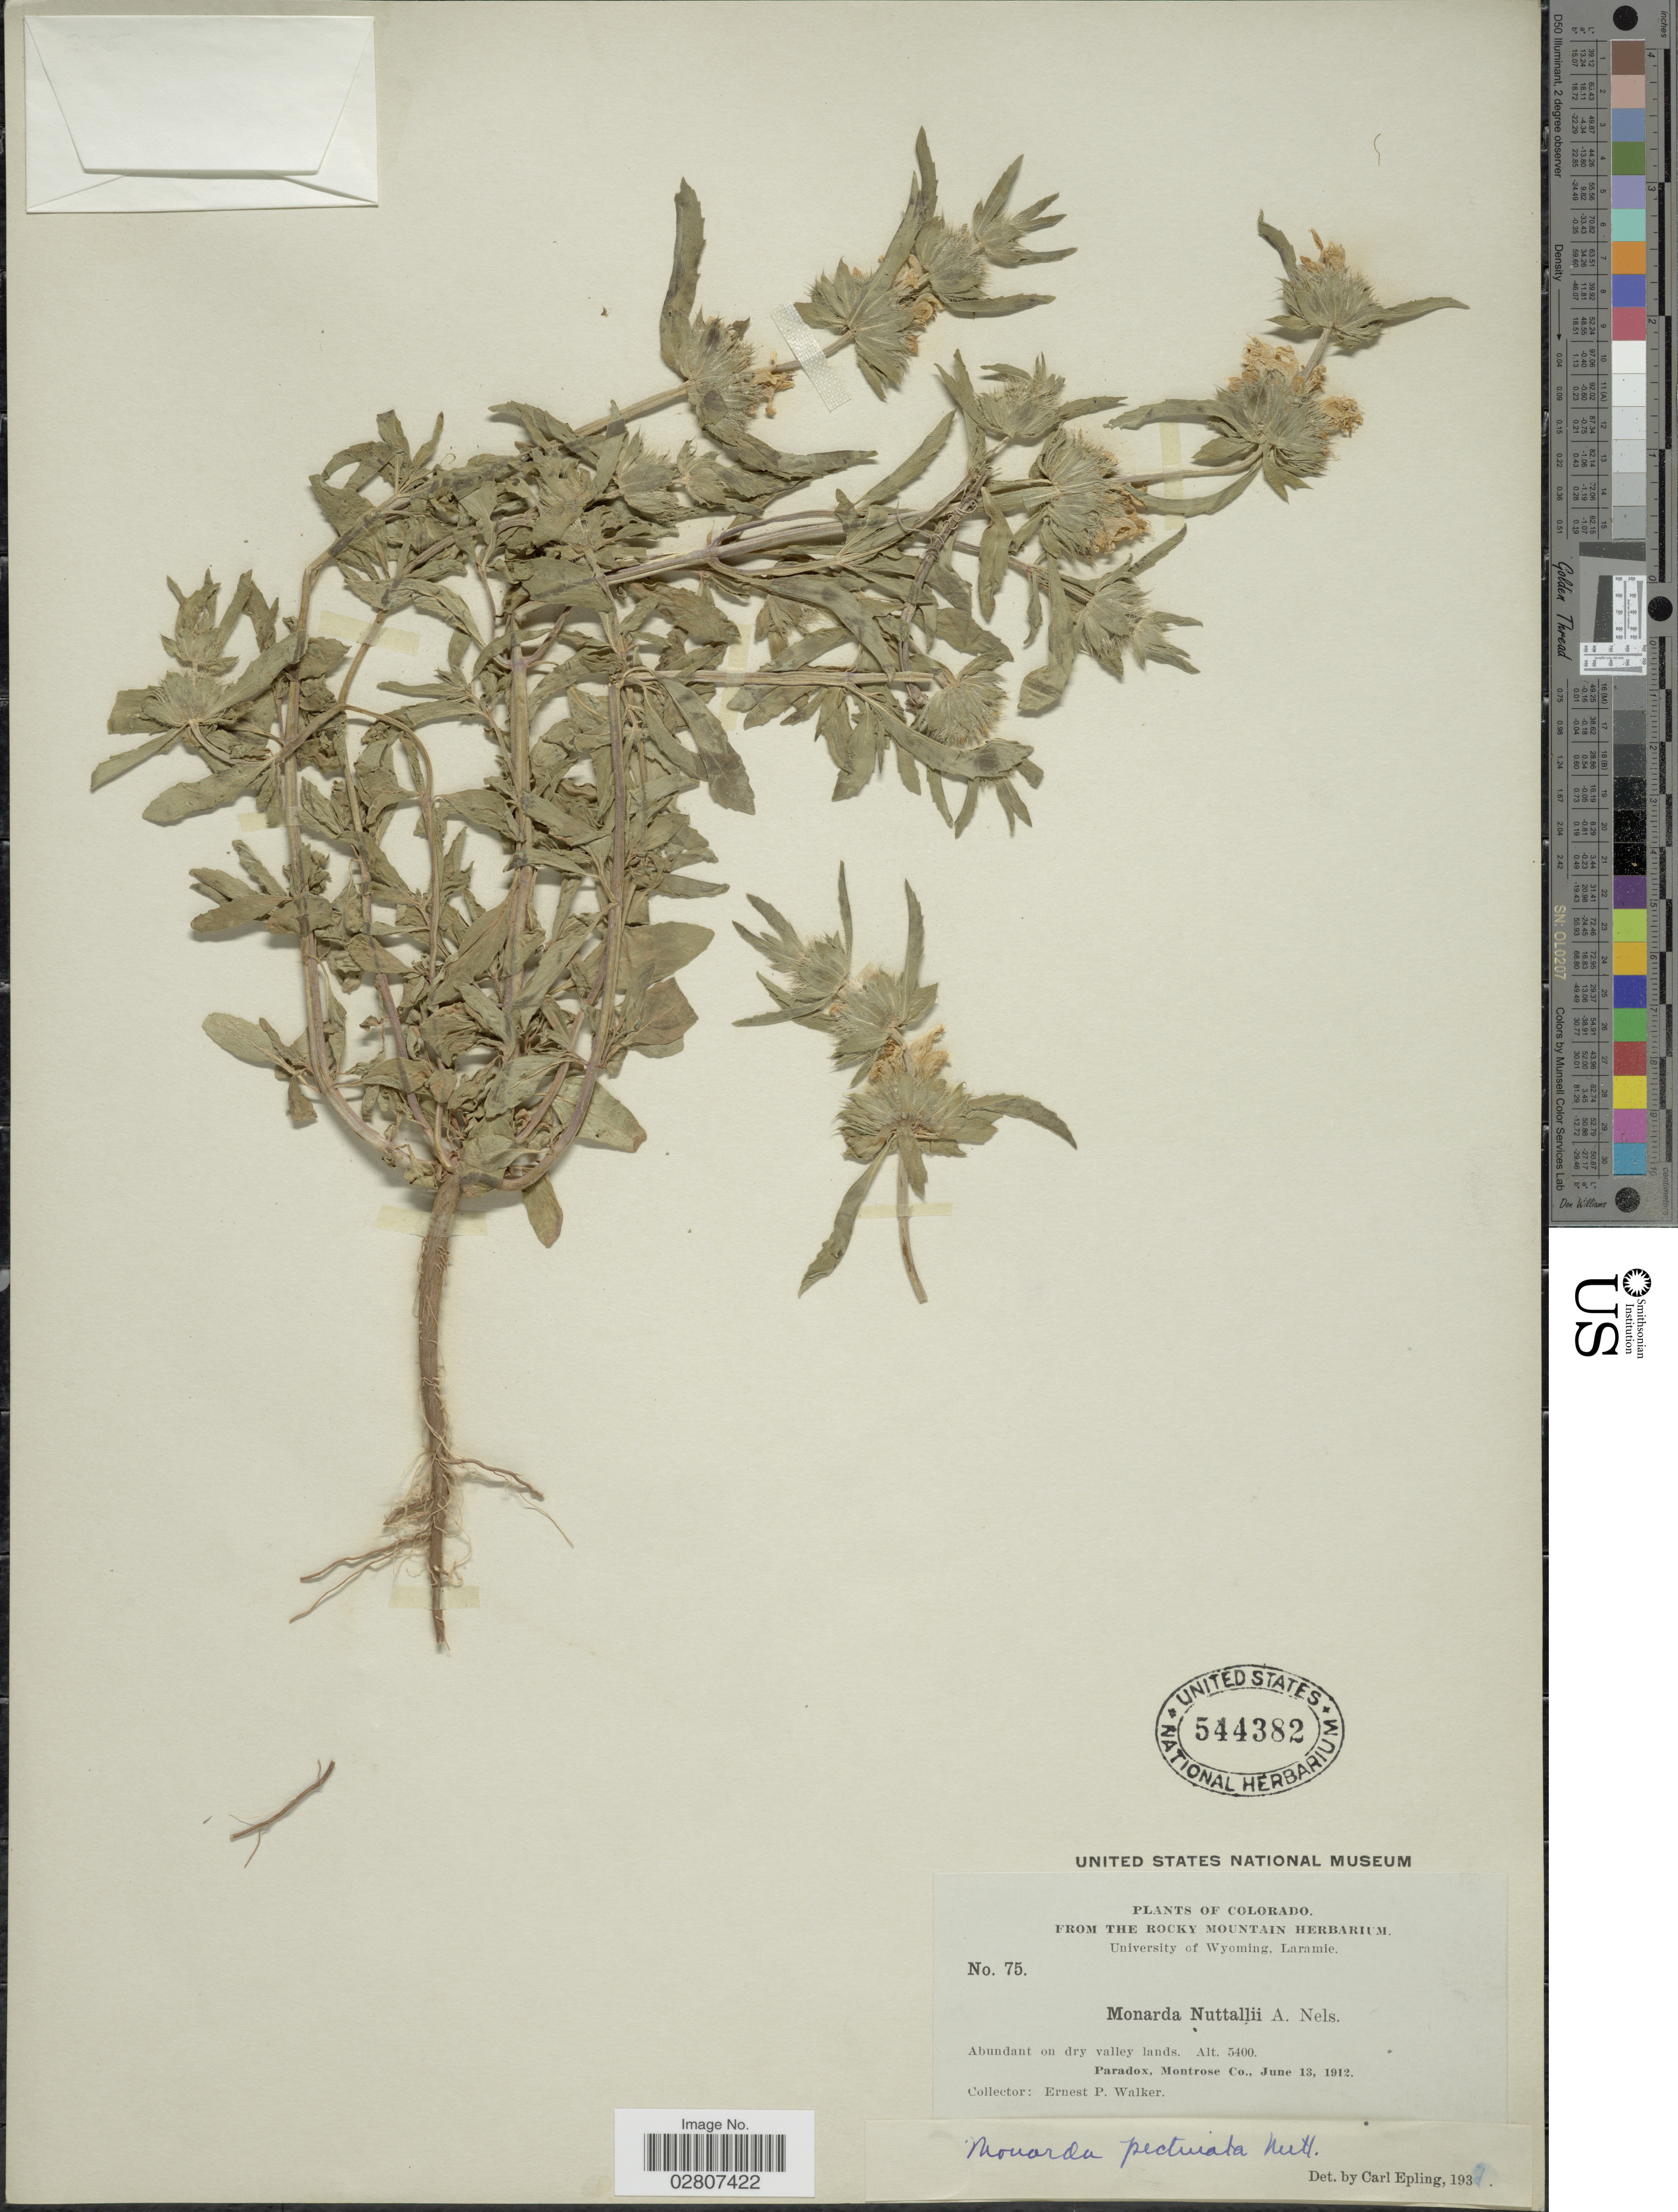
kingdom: Plantae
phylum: Tracheophyta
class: Magnoliopsida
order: Lamiales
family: Lamiaceae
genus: Monarda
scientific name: Monarda pectinata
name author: Nutt.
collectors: E. P. Walker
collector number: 75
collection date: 1912-06-13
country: United States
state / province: Colorado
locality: Abundant on dry valley lands. Paradox, Montrose Co.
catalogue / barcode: US 544382